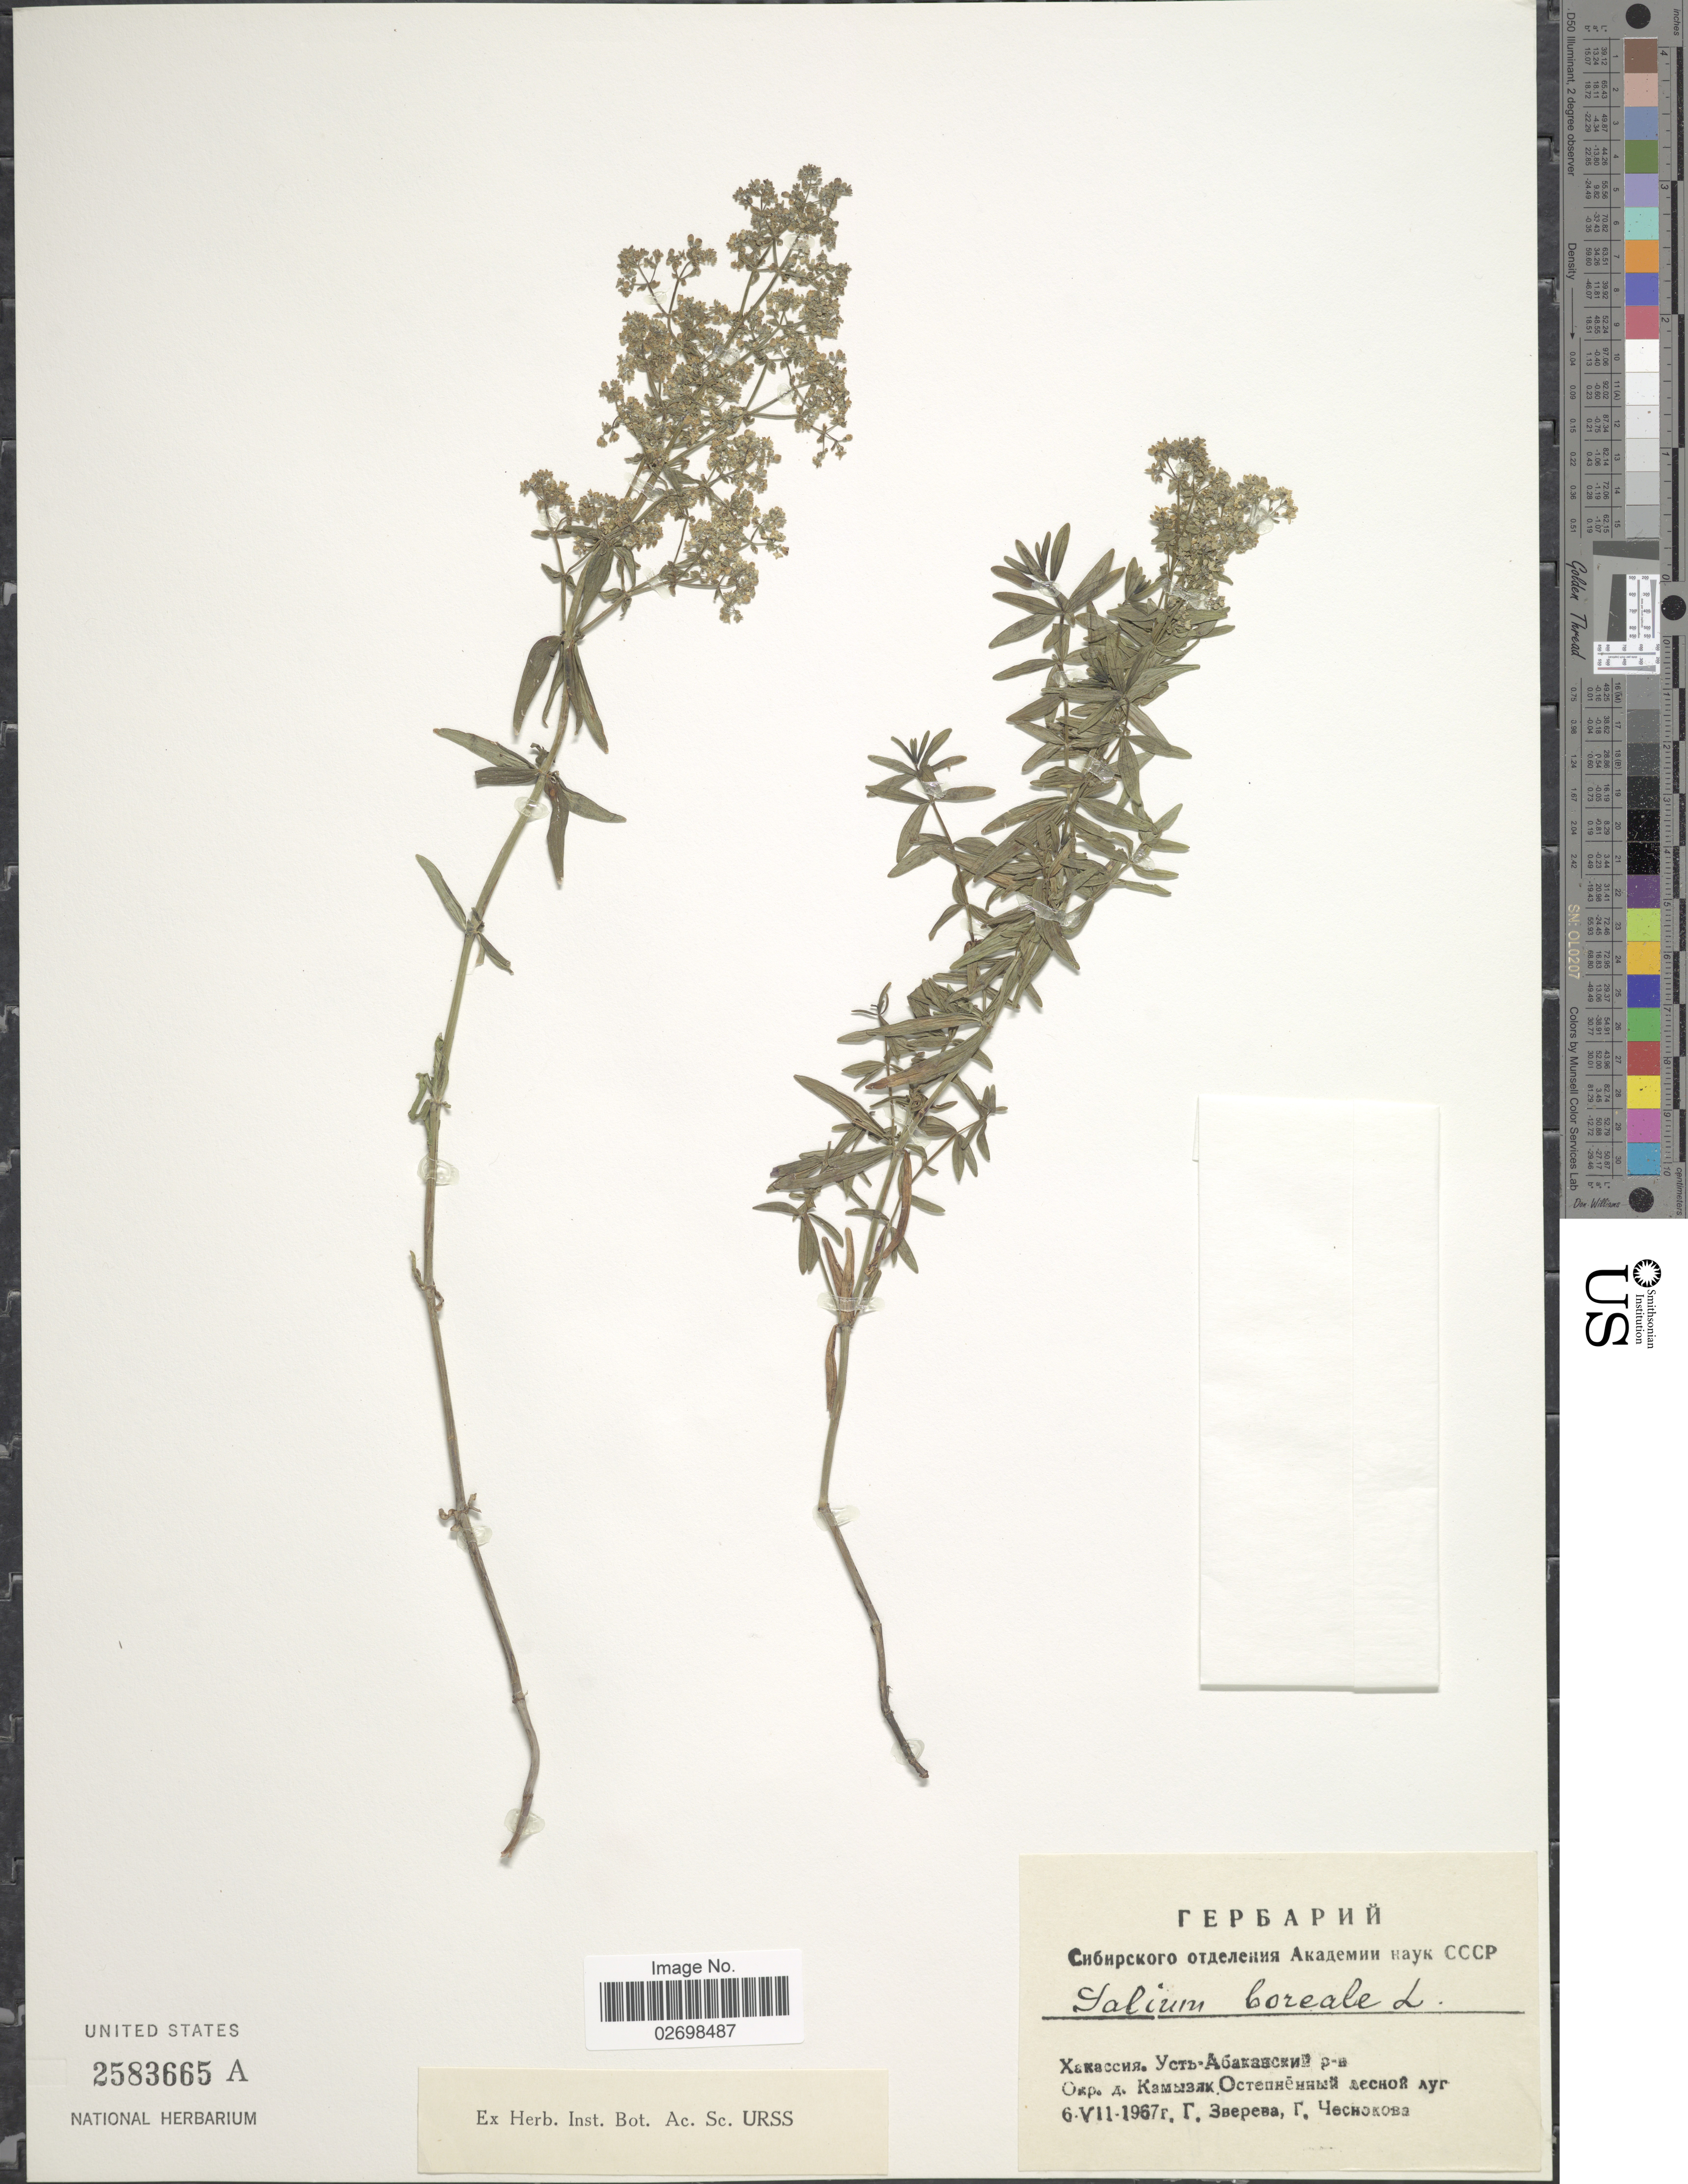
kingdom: Plantae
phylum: Tracheophyta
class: Magnoliopsida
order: Gentianales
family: Rubiaceae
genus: Galium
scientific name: Galium boreale L.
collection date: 1967-07-06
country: U.S.S.R.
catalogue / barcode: US 2583665A